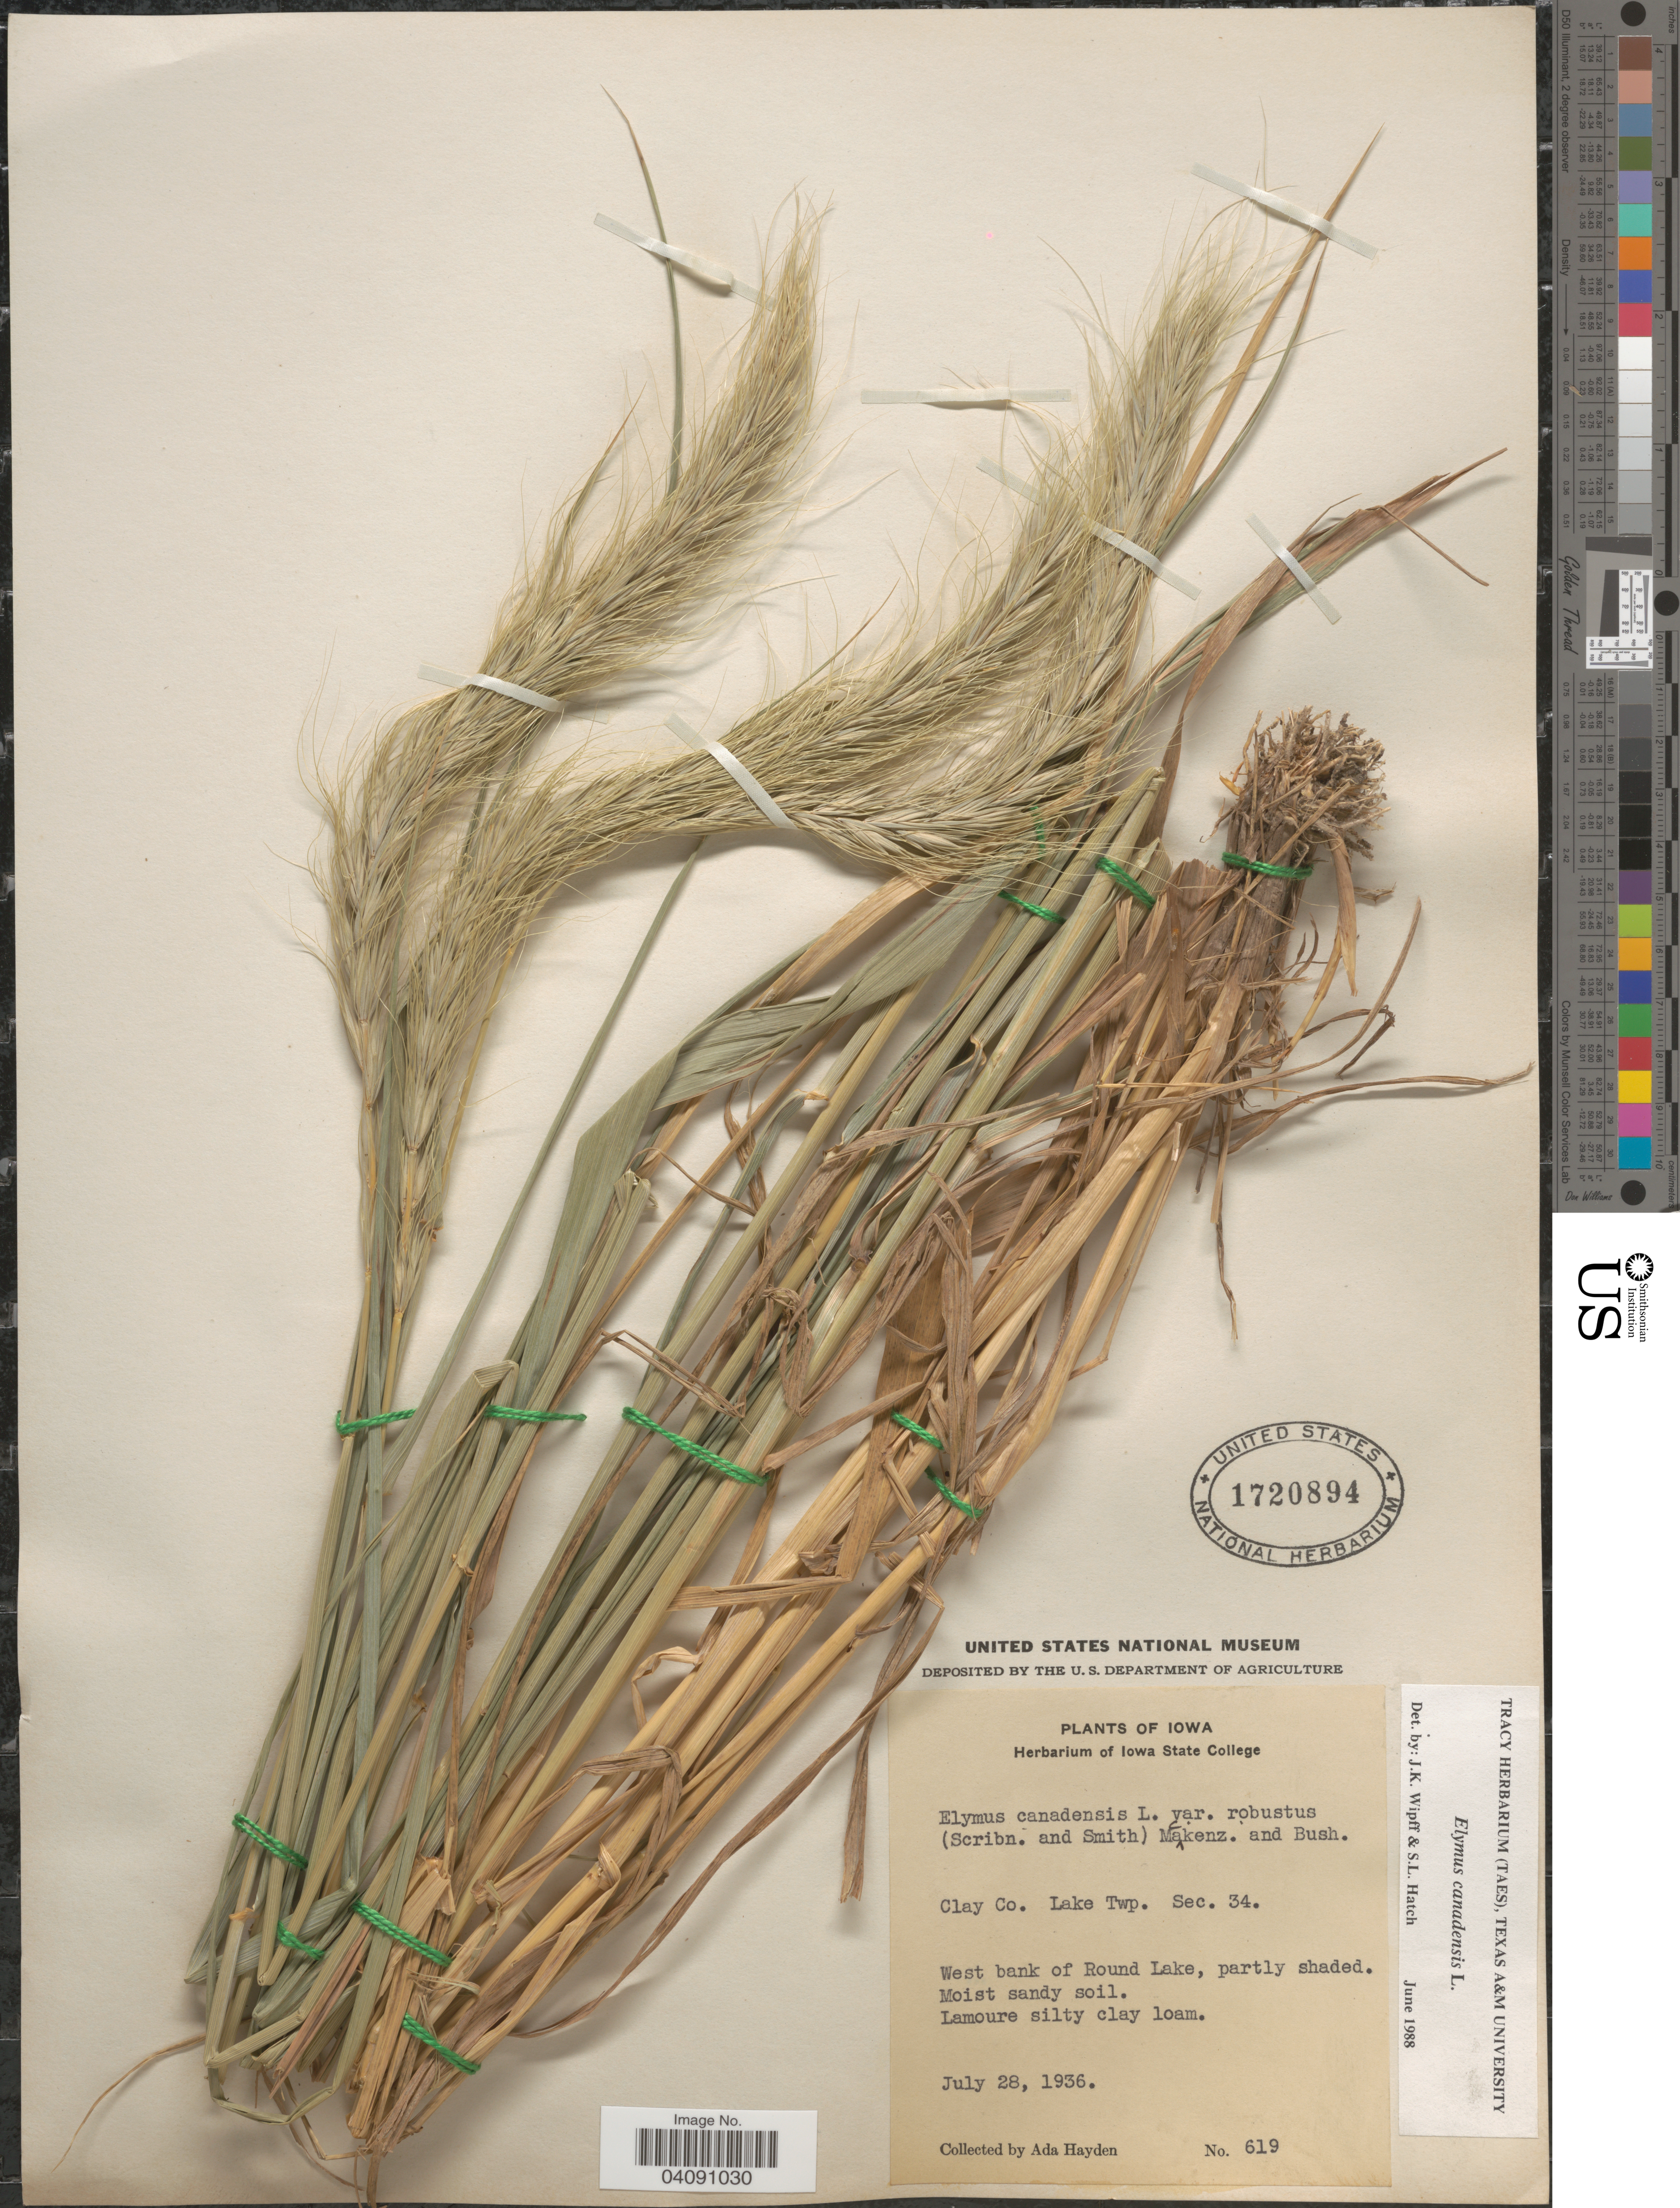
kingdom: Plantae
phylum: Tracheophyta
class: Liliopsida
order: Poales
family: Poaceae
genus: Elymus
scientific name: Elymus canadensis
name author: L.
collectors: Ada Hayden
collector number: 619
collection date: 1936-07-28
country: United States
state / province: Iowa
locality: Clay Co. Lake Twp. Sec. 34. West bank of Round Lake.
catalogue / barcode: US 1720894